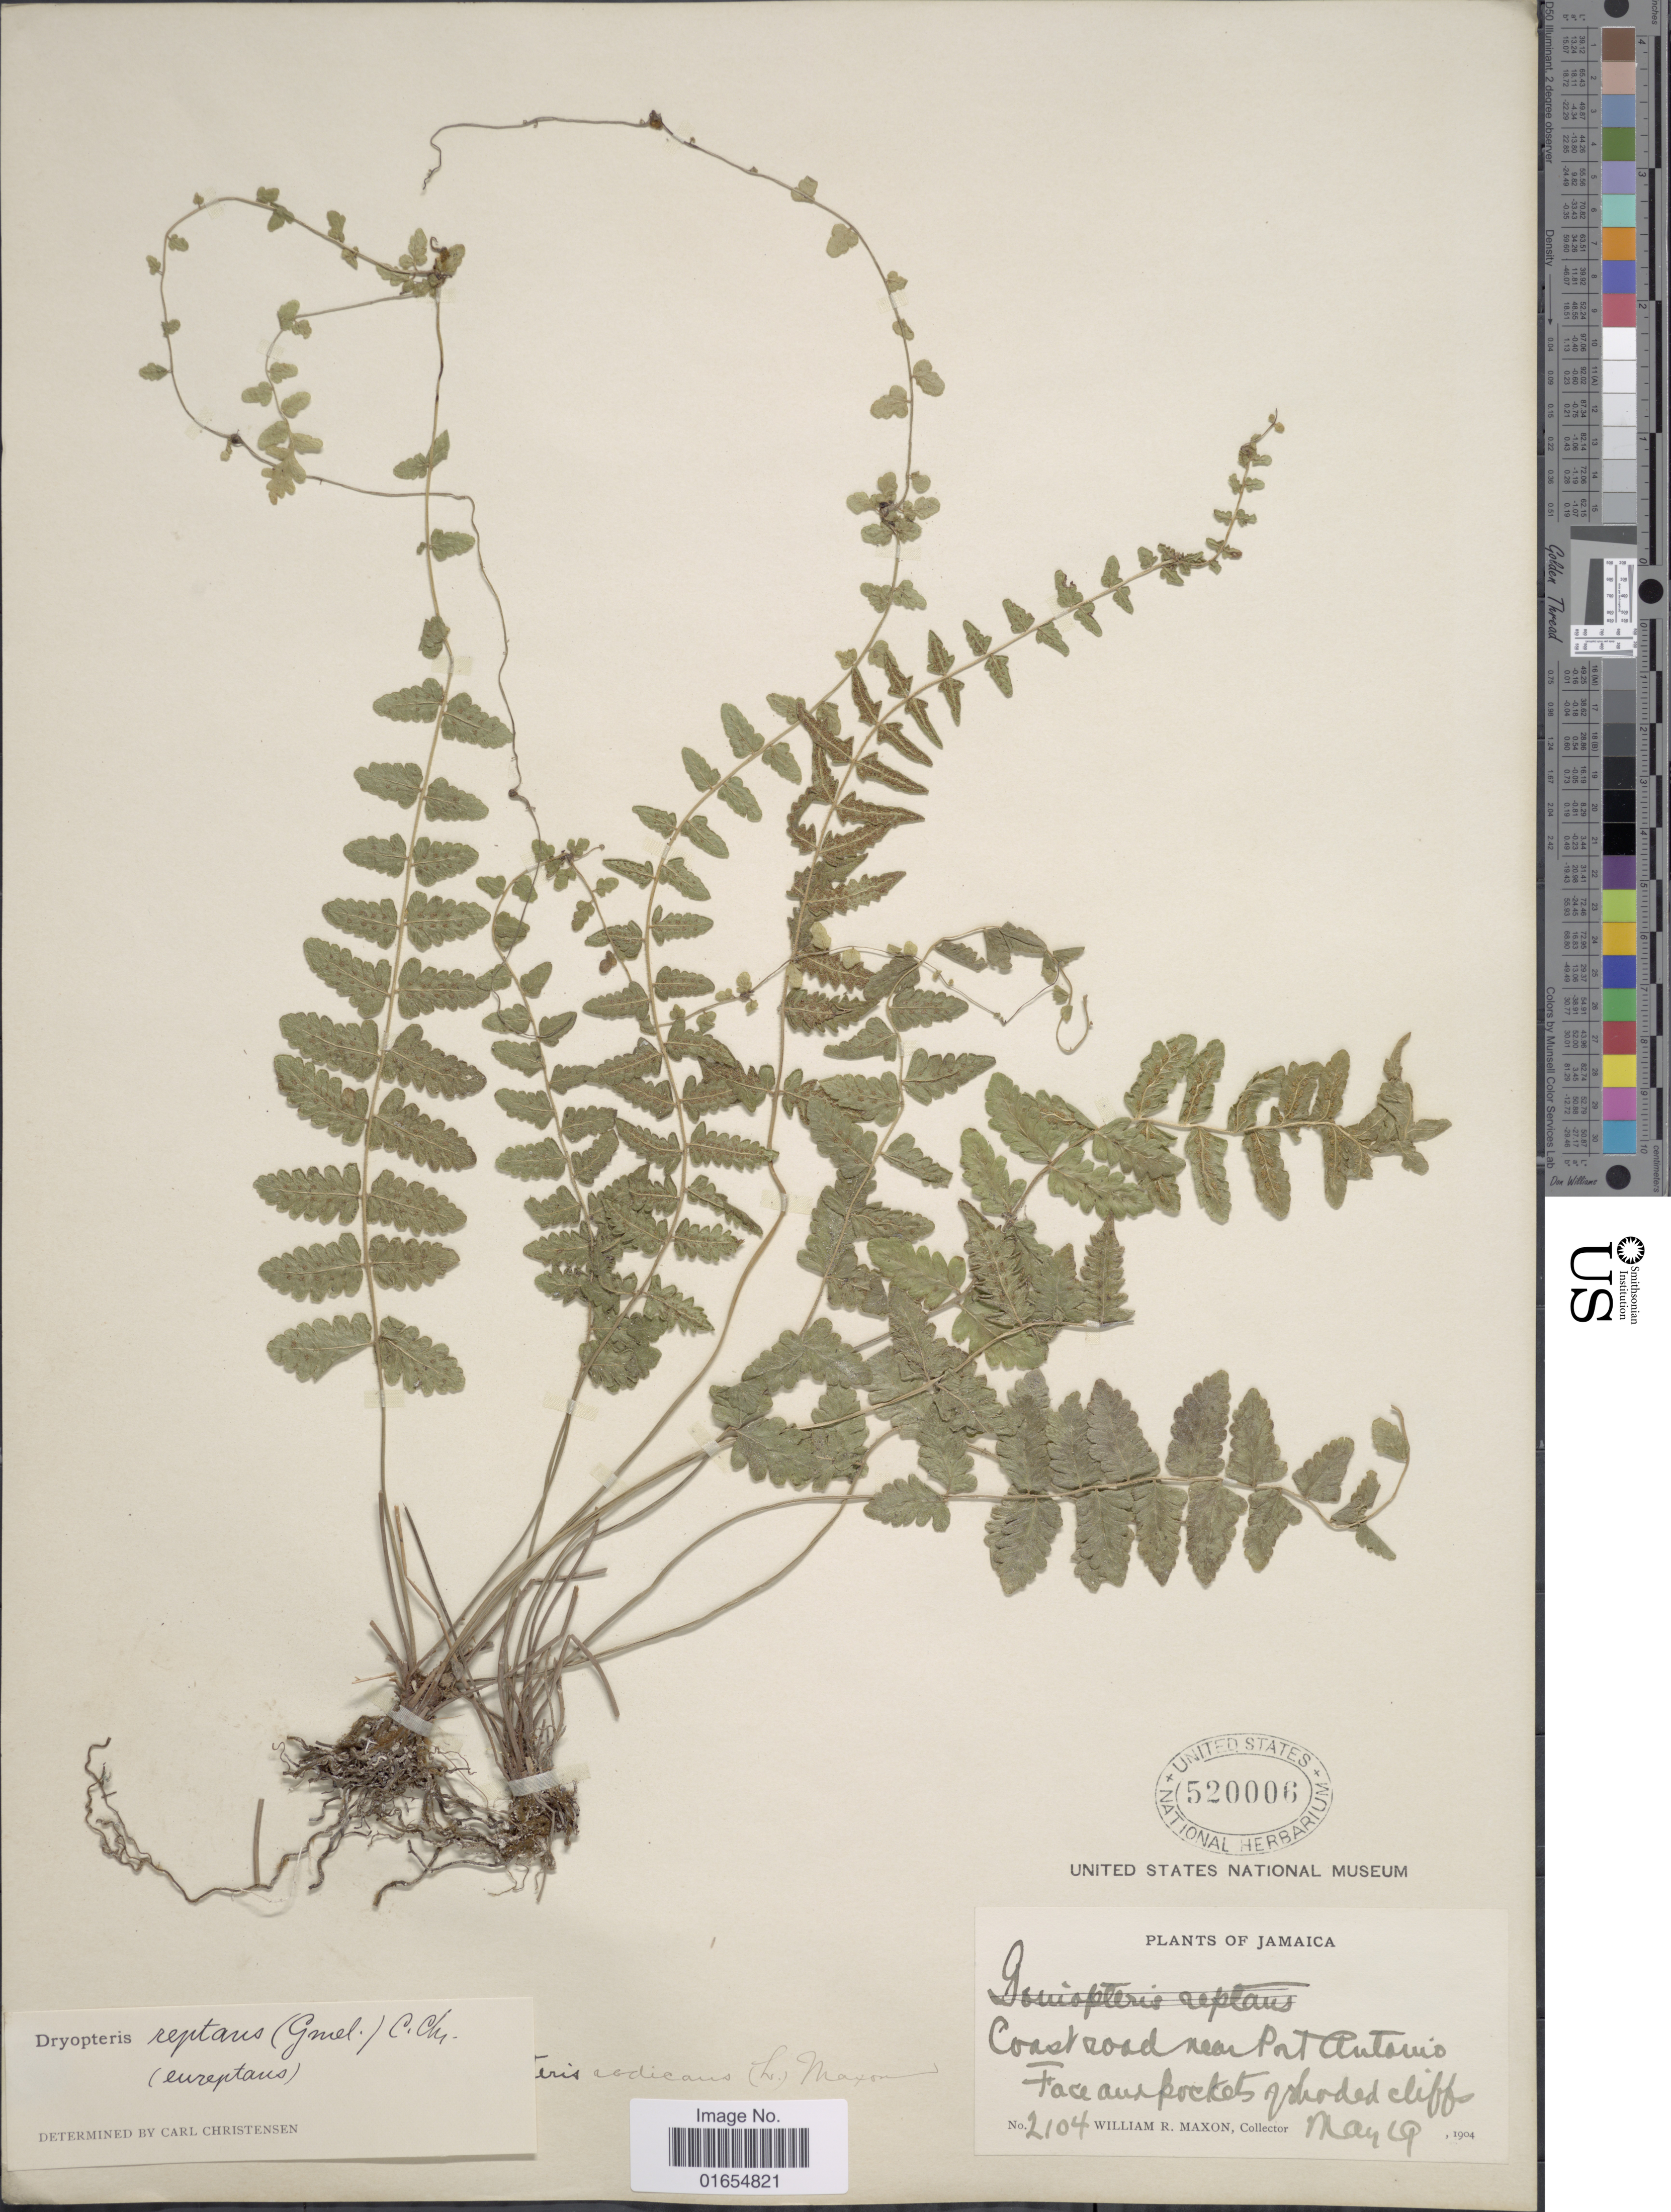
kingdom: Plantae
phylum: Tracheophyta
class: Polypodiopsida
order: Polypodiales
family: Thelypteridaceae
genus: Goniopteris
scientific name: Goniopteris reptans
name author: (J.F. Gmel.) C. Presl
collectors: W. R. Maxon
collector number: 2104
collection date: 1904-05-19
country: Jamaica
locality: Coast road near Port Antonio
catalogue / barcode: US 520006